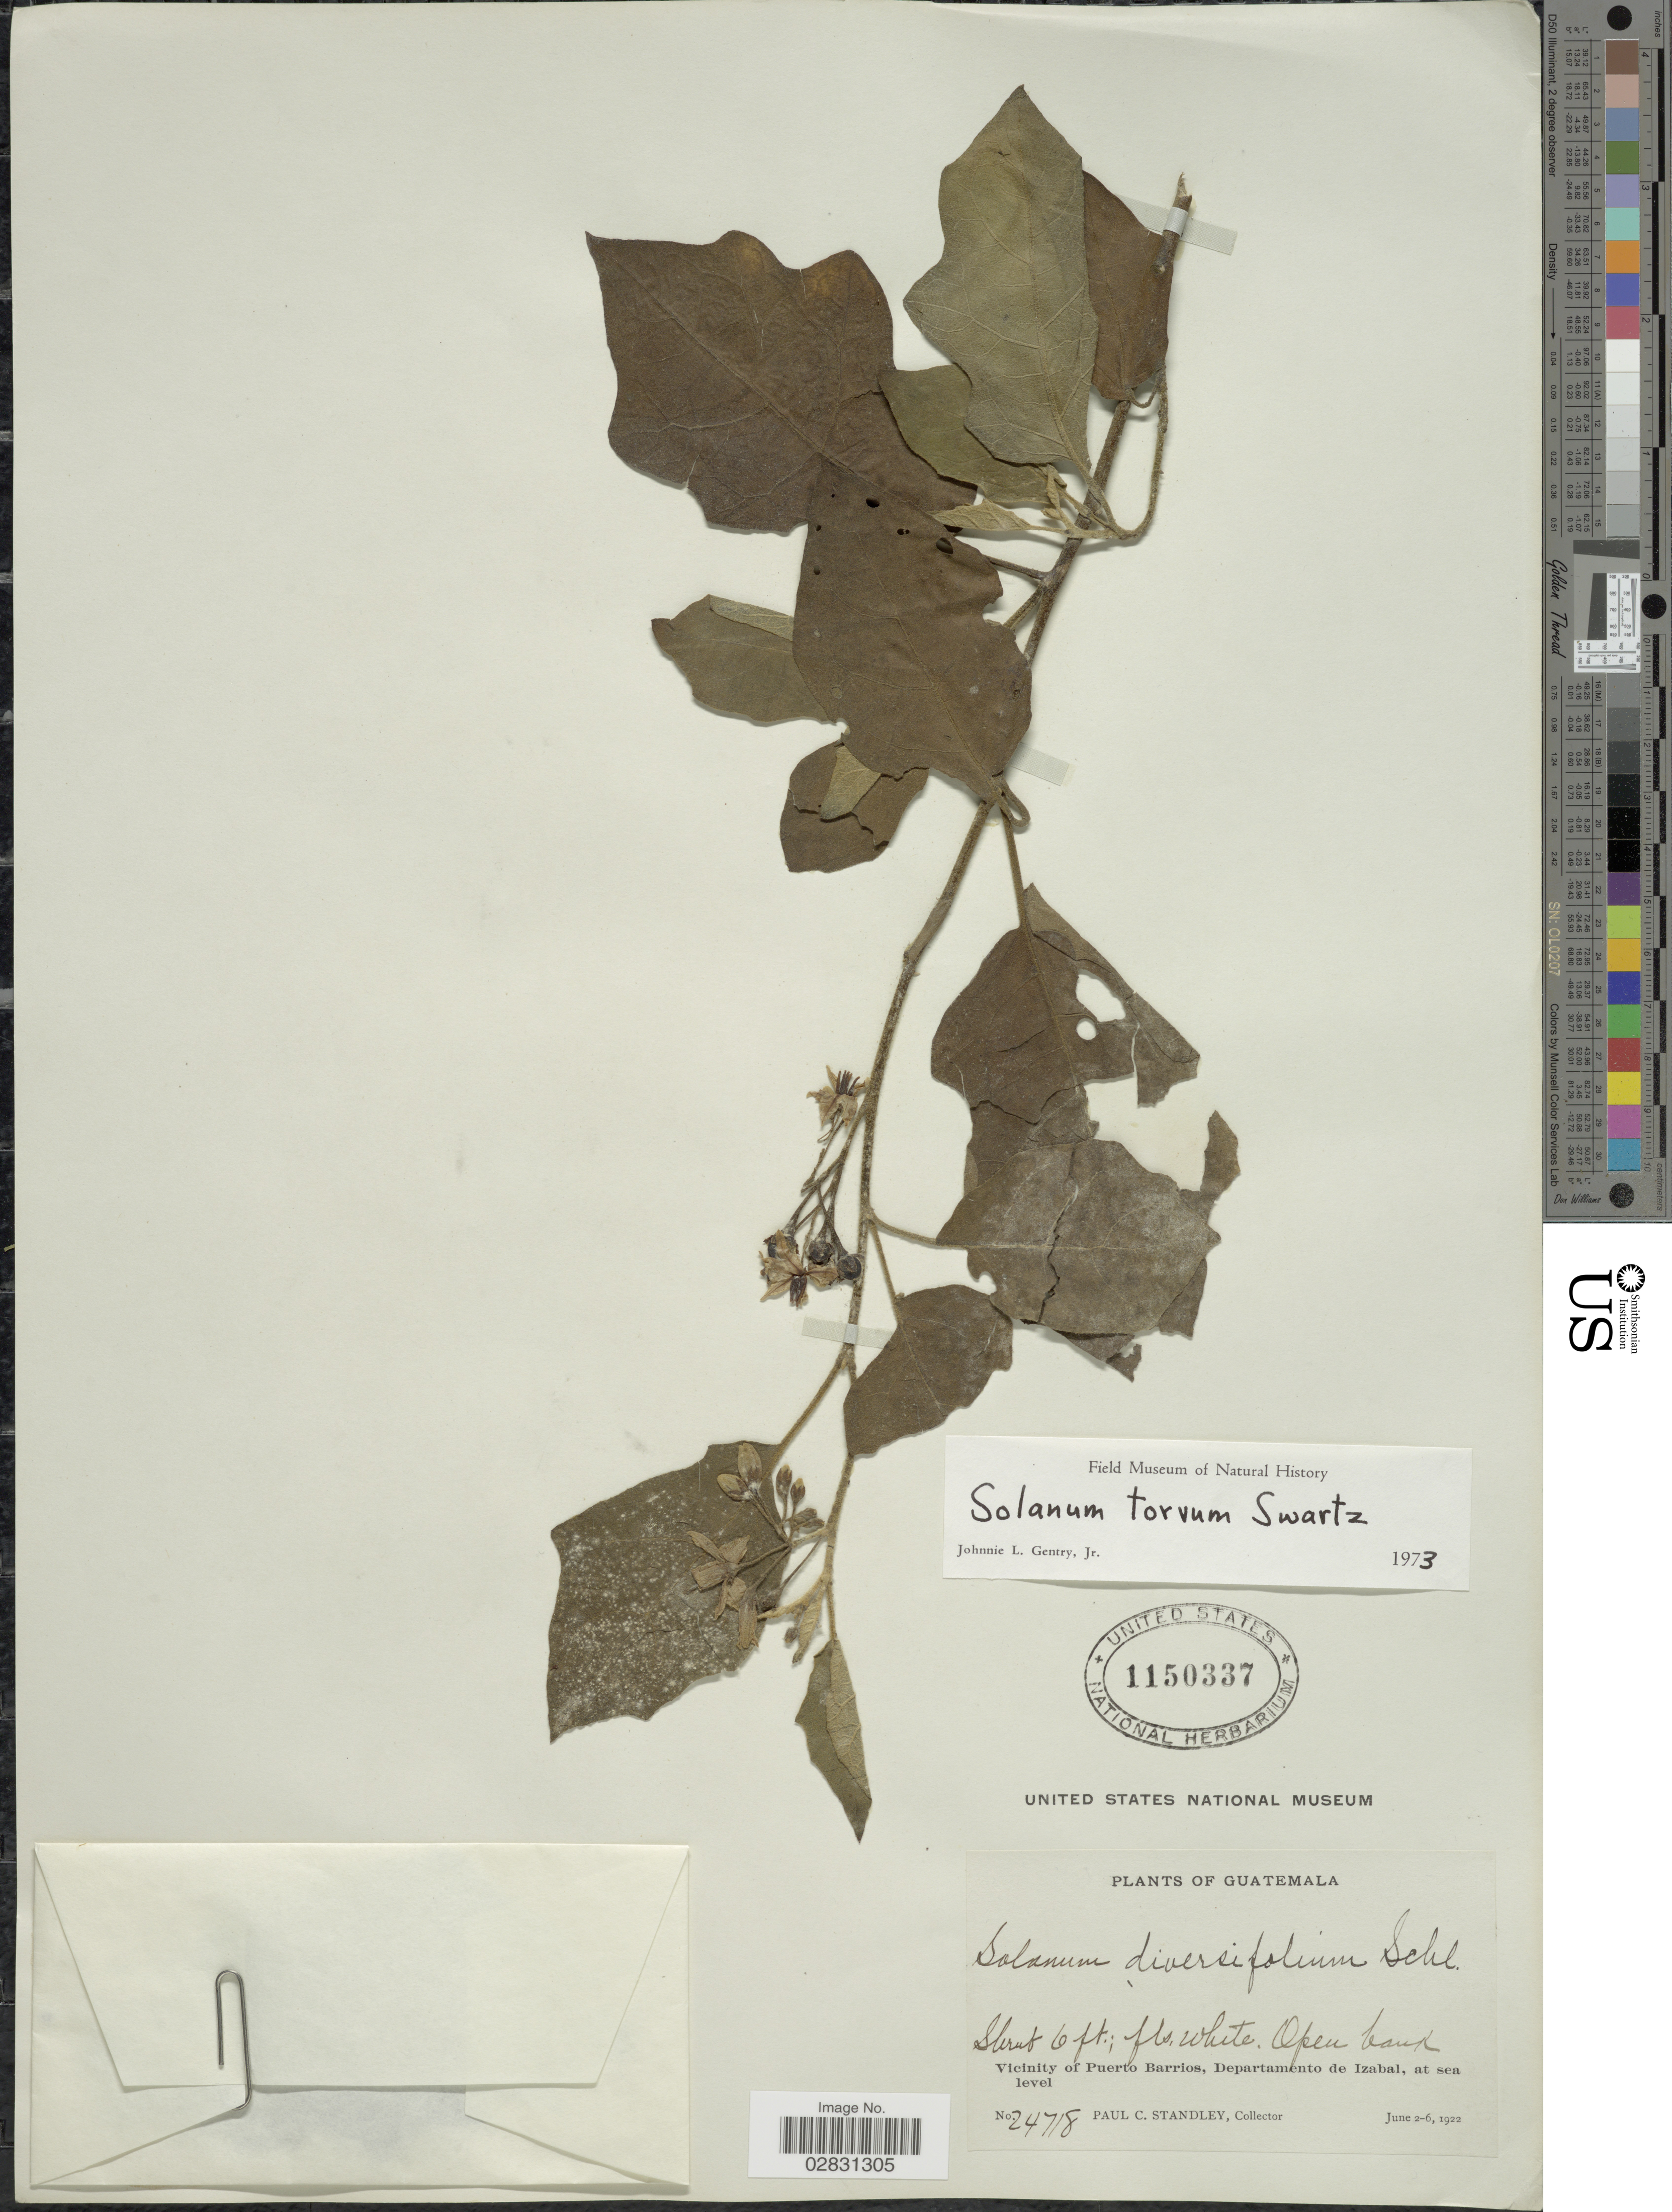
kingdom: Plantae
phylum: Tracheophyta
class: Magnoliopsida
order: Solanales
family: Solanaceae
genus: Solanum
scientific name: Solanum torvum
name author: Sw.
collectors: P. C. Standley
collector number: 24718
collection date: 1922-06-02/1922-06-06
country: Guatemala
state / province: Izabal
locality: Vicinity of Puerto Barrios, Departamento de Izabal.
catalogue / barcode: US 1150337